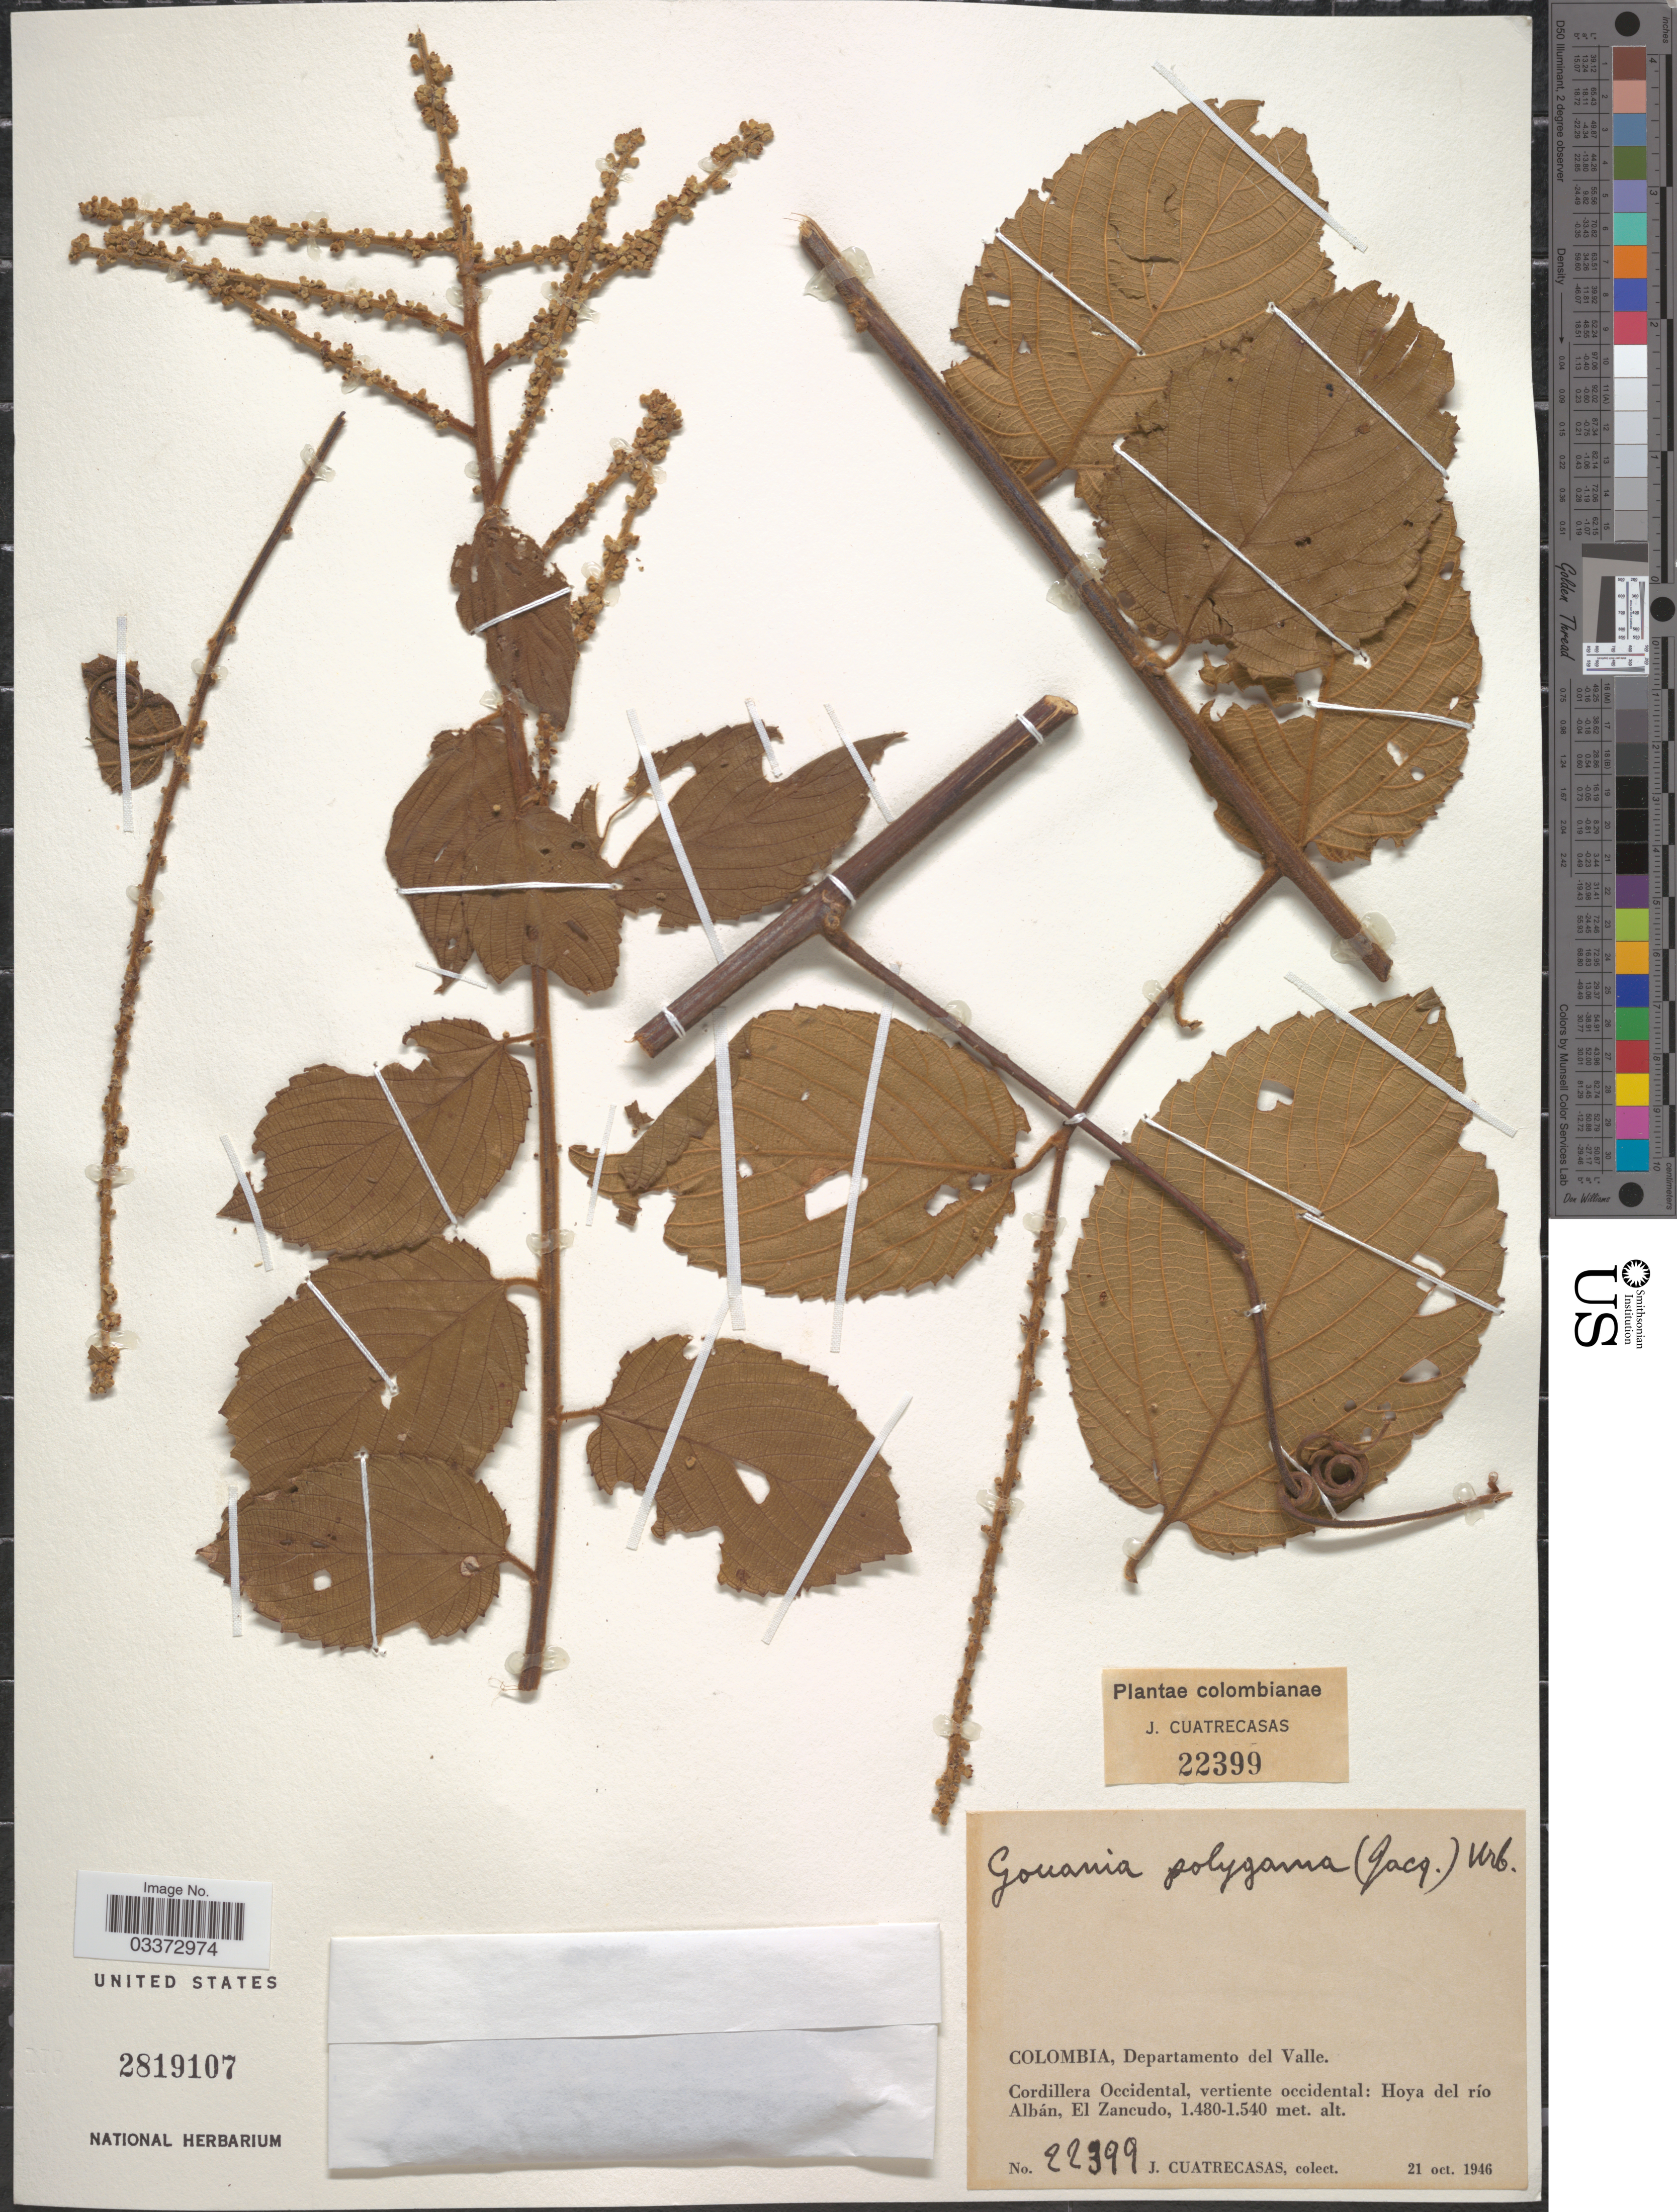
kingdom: Plantae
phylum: Tracheophyta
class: Magnoliopsida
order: Rosales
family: Rhamnaceae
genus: Gouania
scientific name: Gouania polygama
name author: (Jacq.) Urb.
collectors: J. Cuatrecasas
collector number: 22399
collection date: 1946-10-21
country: Colombia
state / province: Valle del Cauca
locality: Departamento del Valle. Cordillera Occidental, vertiente occidental: Hoya del río Albán, El Zancudo.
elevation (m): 1480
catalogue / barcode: US 2819107